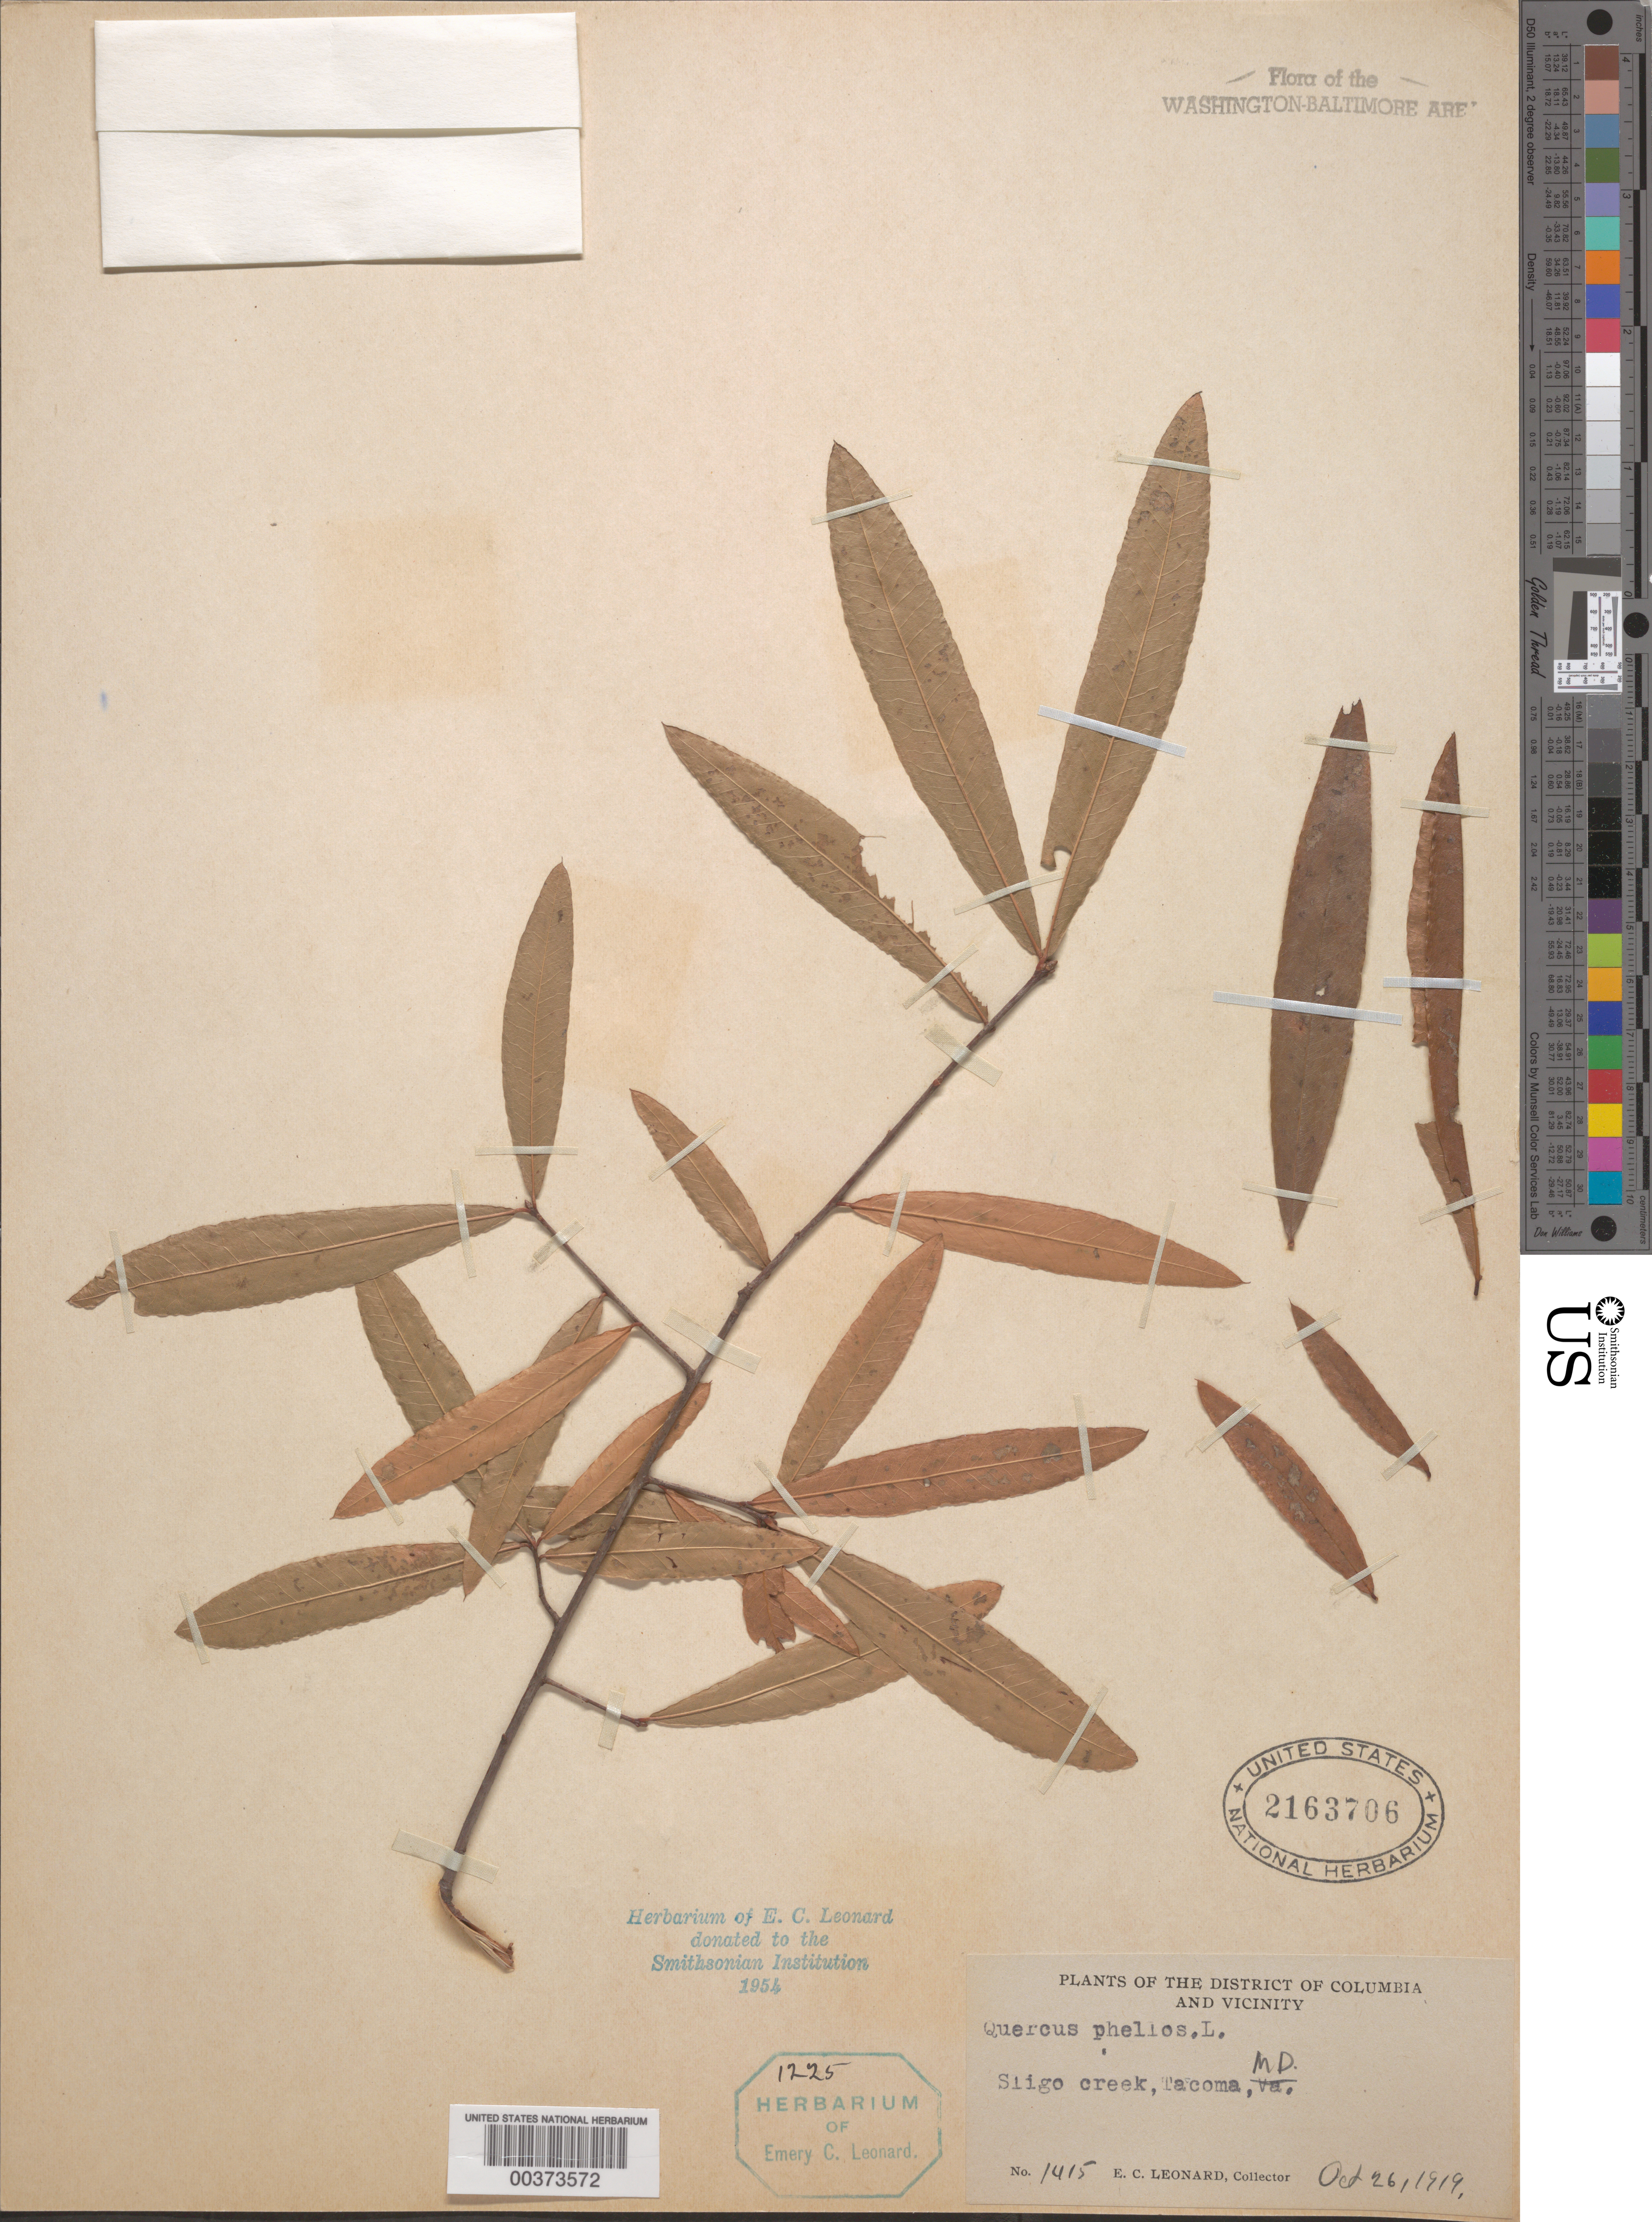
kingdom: Plantae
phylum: Tracheophyta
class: Magnoliopsida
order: Fagales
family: Fagaceae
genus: Quercus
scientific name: Quercus phellos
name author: L.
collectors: E. C. Leonard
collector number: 1415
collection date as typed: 26 Oct 1919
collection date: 1919-10-26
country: United States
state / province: Maryland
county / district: Montgomery / Prince George's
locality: Tacoma, Sligo Creek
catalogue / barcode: US 2163706